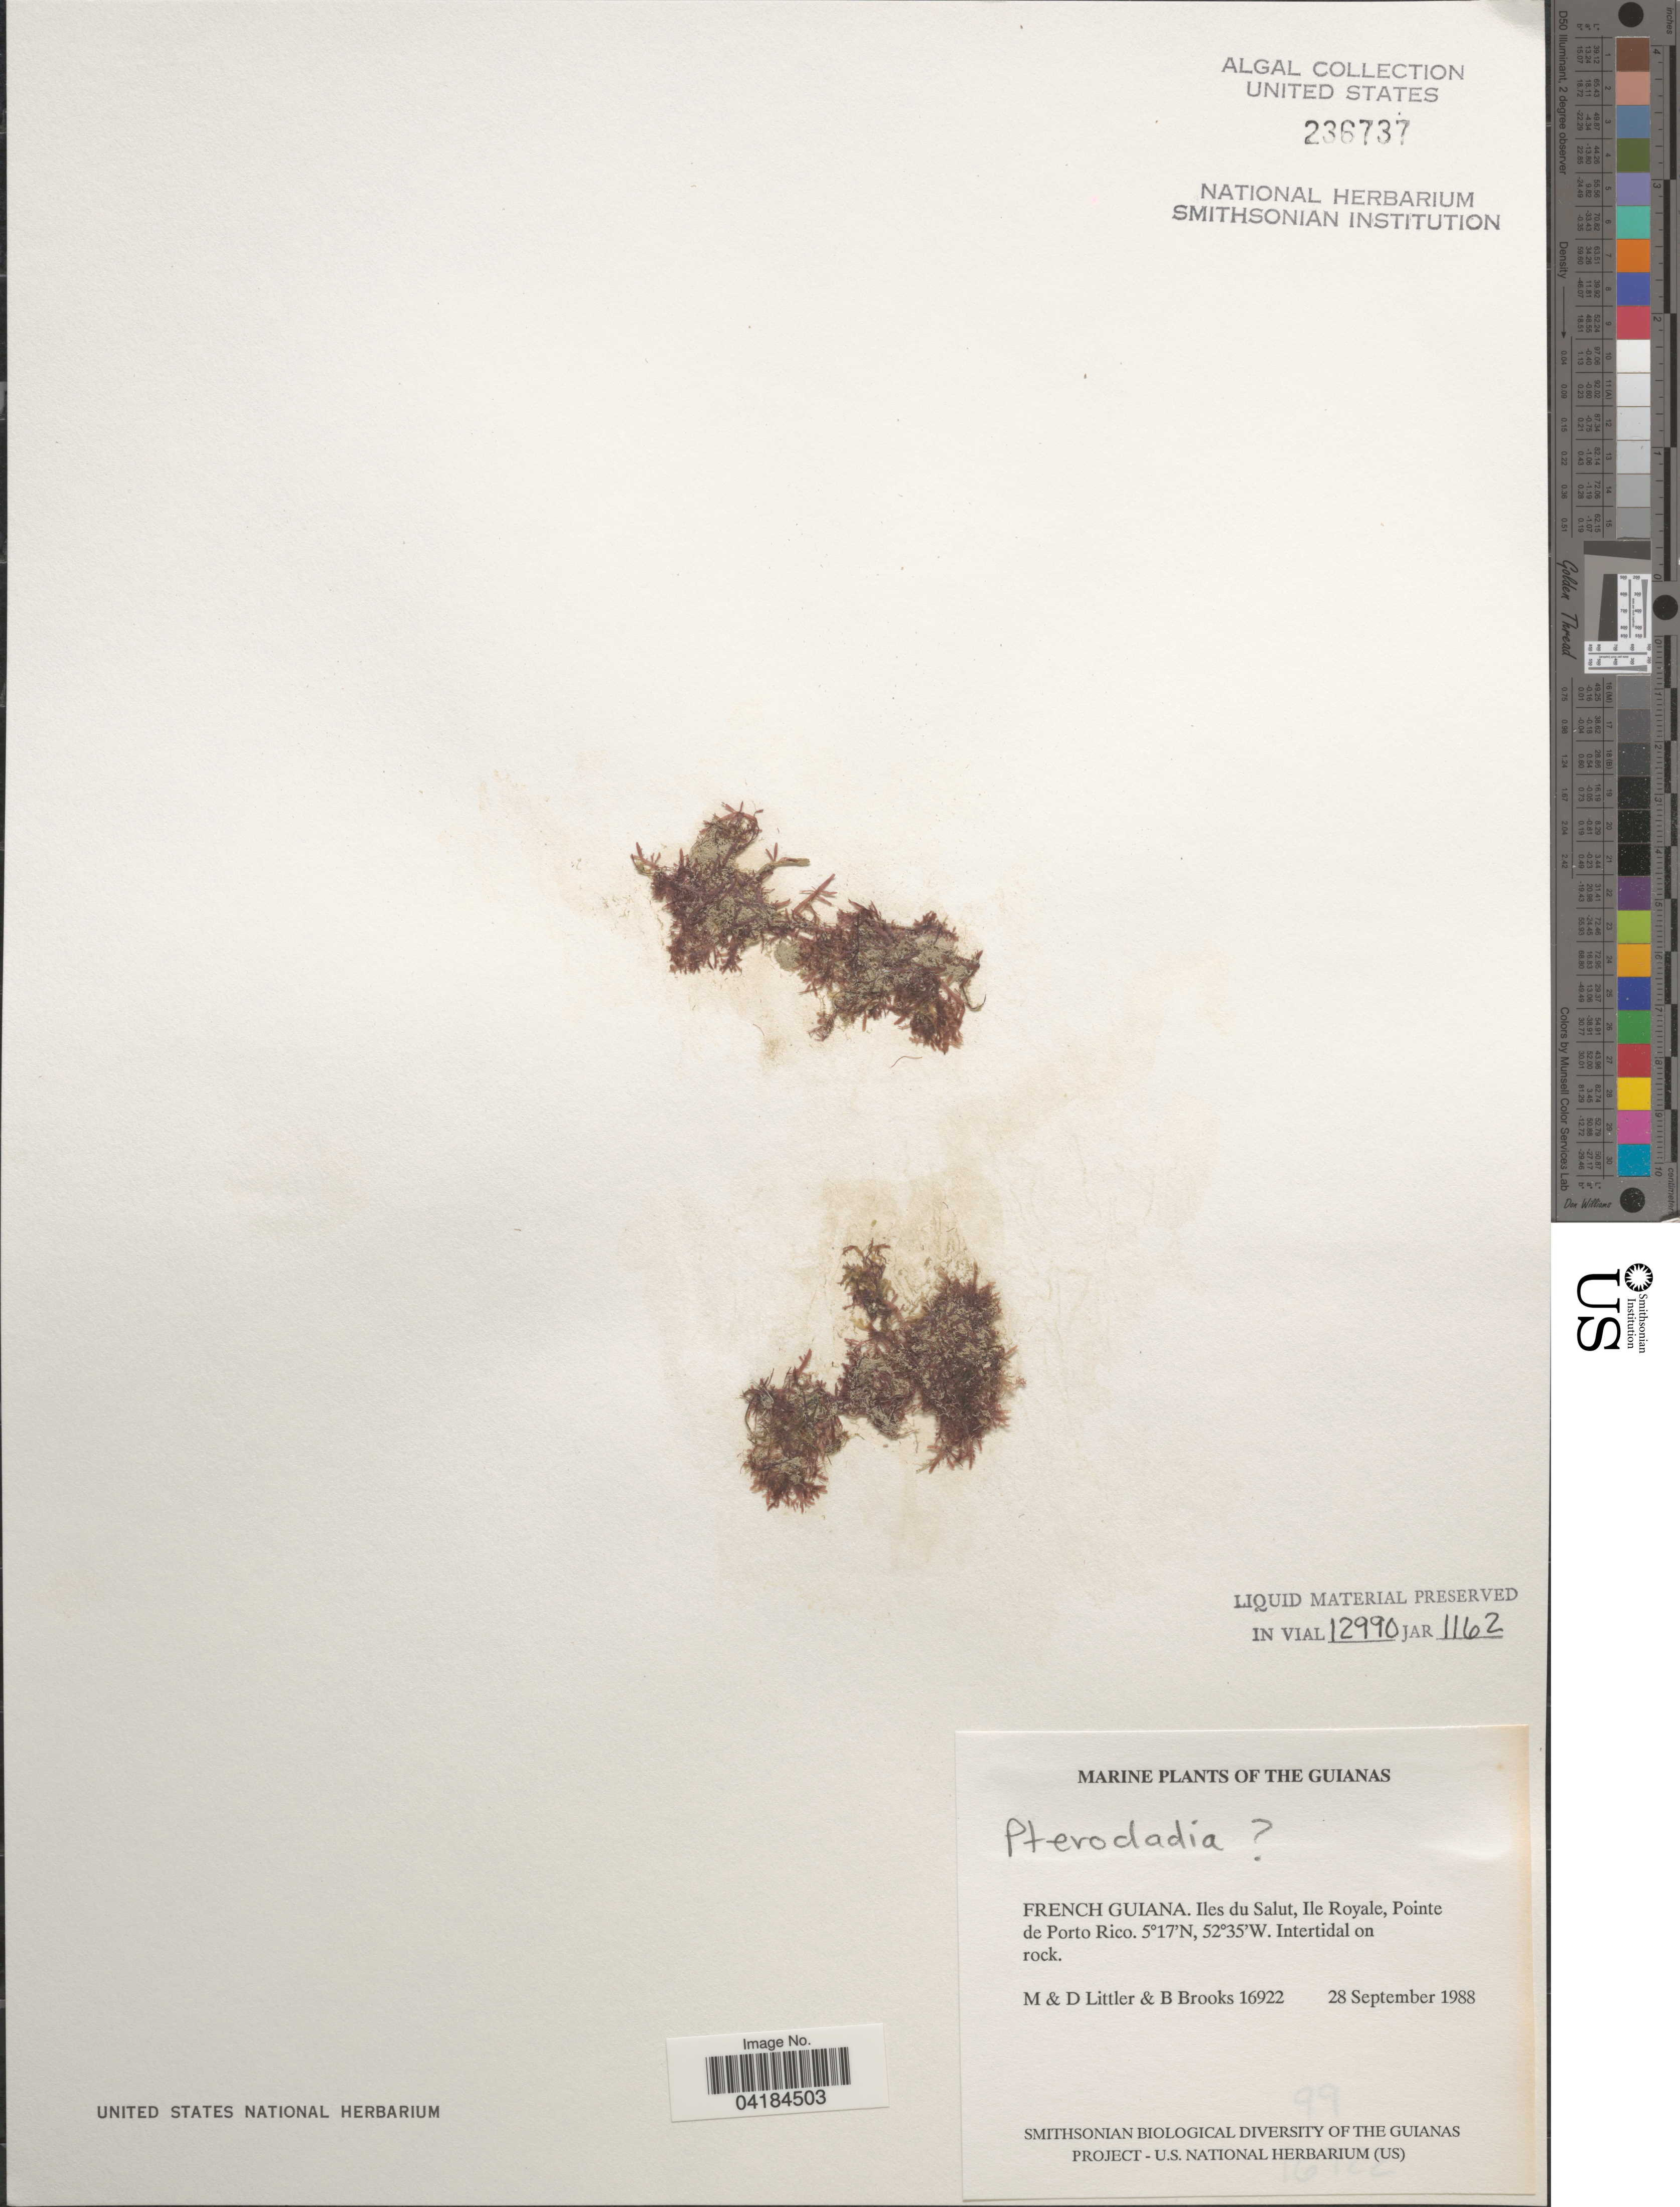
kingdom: Plantae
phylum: Rhodophyta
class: Florideophyceae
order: Gelidiales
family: Pterocladiaceae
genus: Pterocladia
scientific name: Pterocladia sp.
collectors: M. Littler, D. S. Littler & B. Brooks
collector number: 16922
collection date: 1988-09-28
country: French Guiana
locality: The Guianas. Iles du Salut, Ile Royale, Pointe de Porto Rico.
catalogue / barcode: US 236737